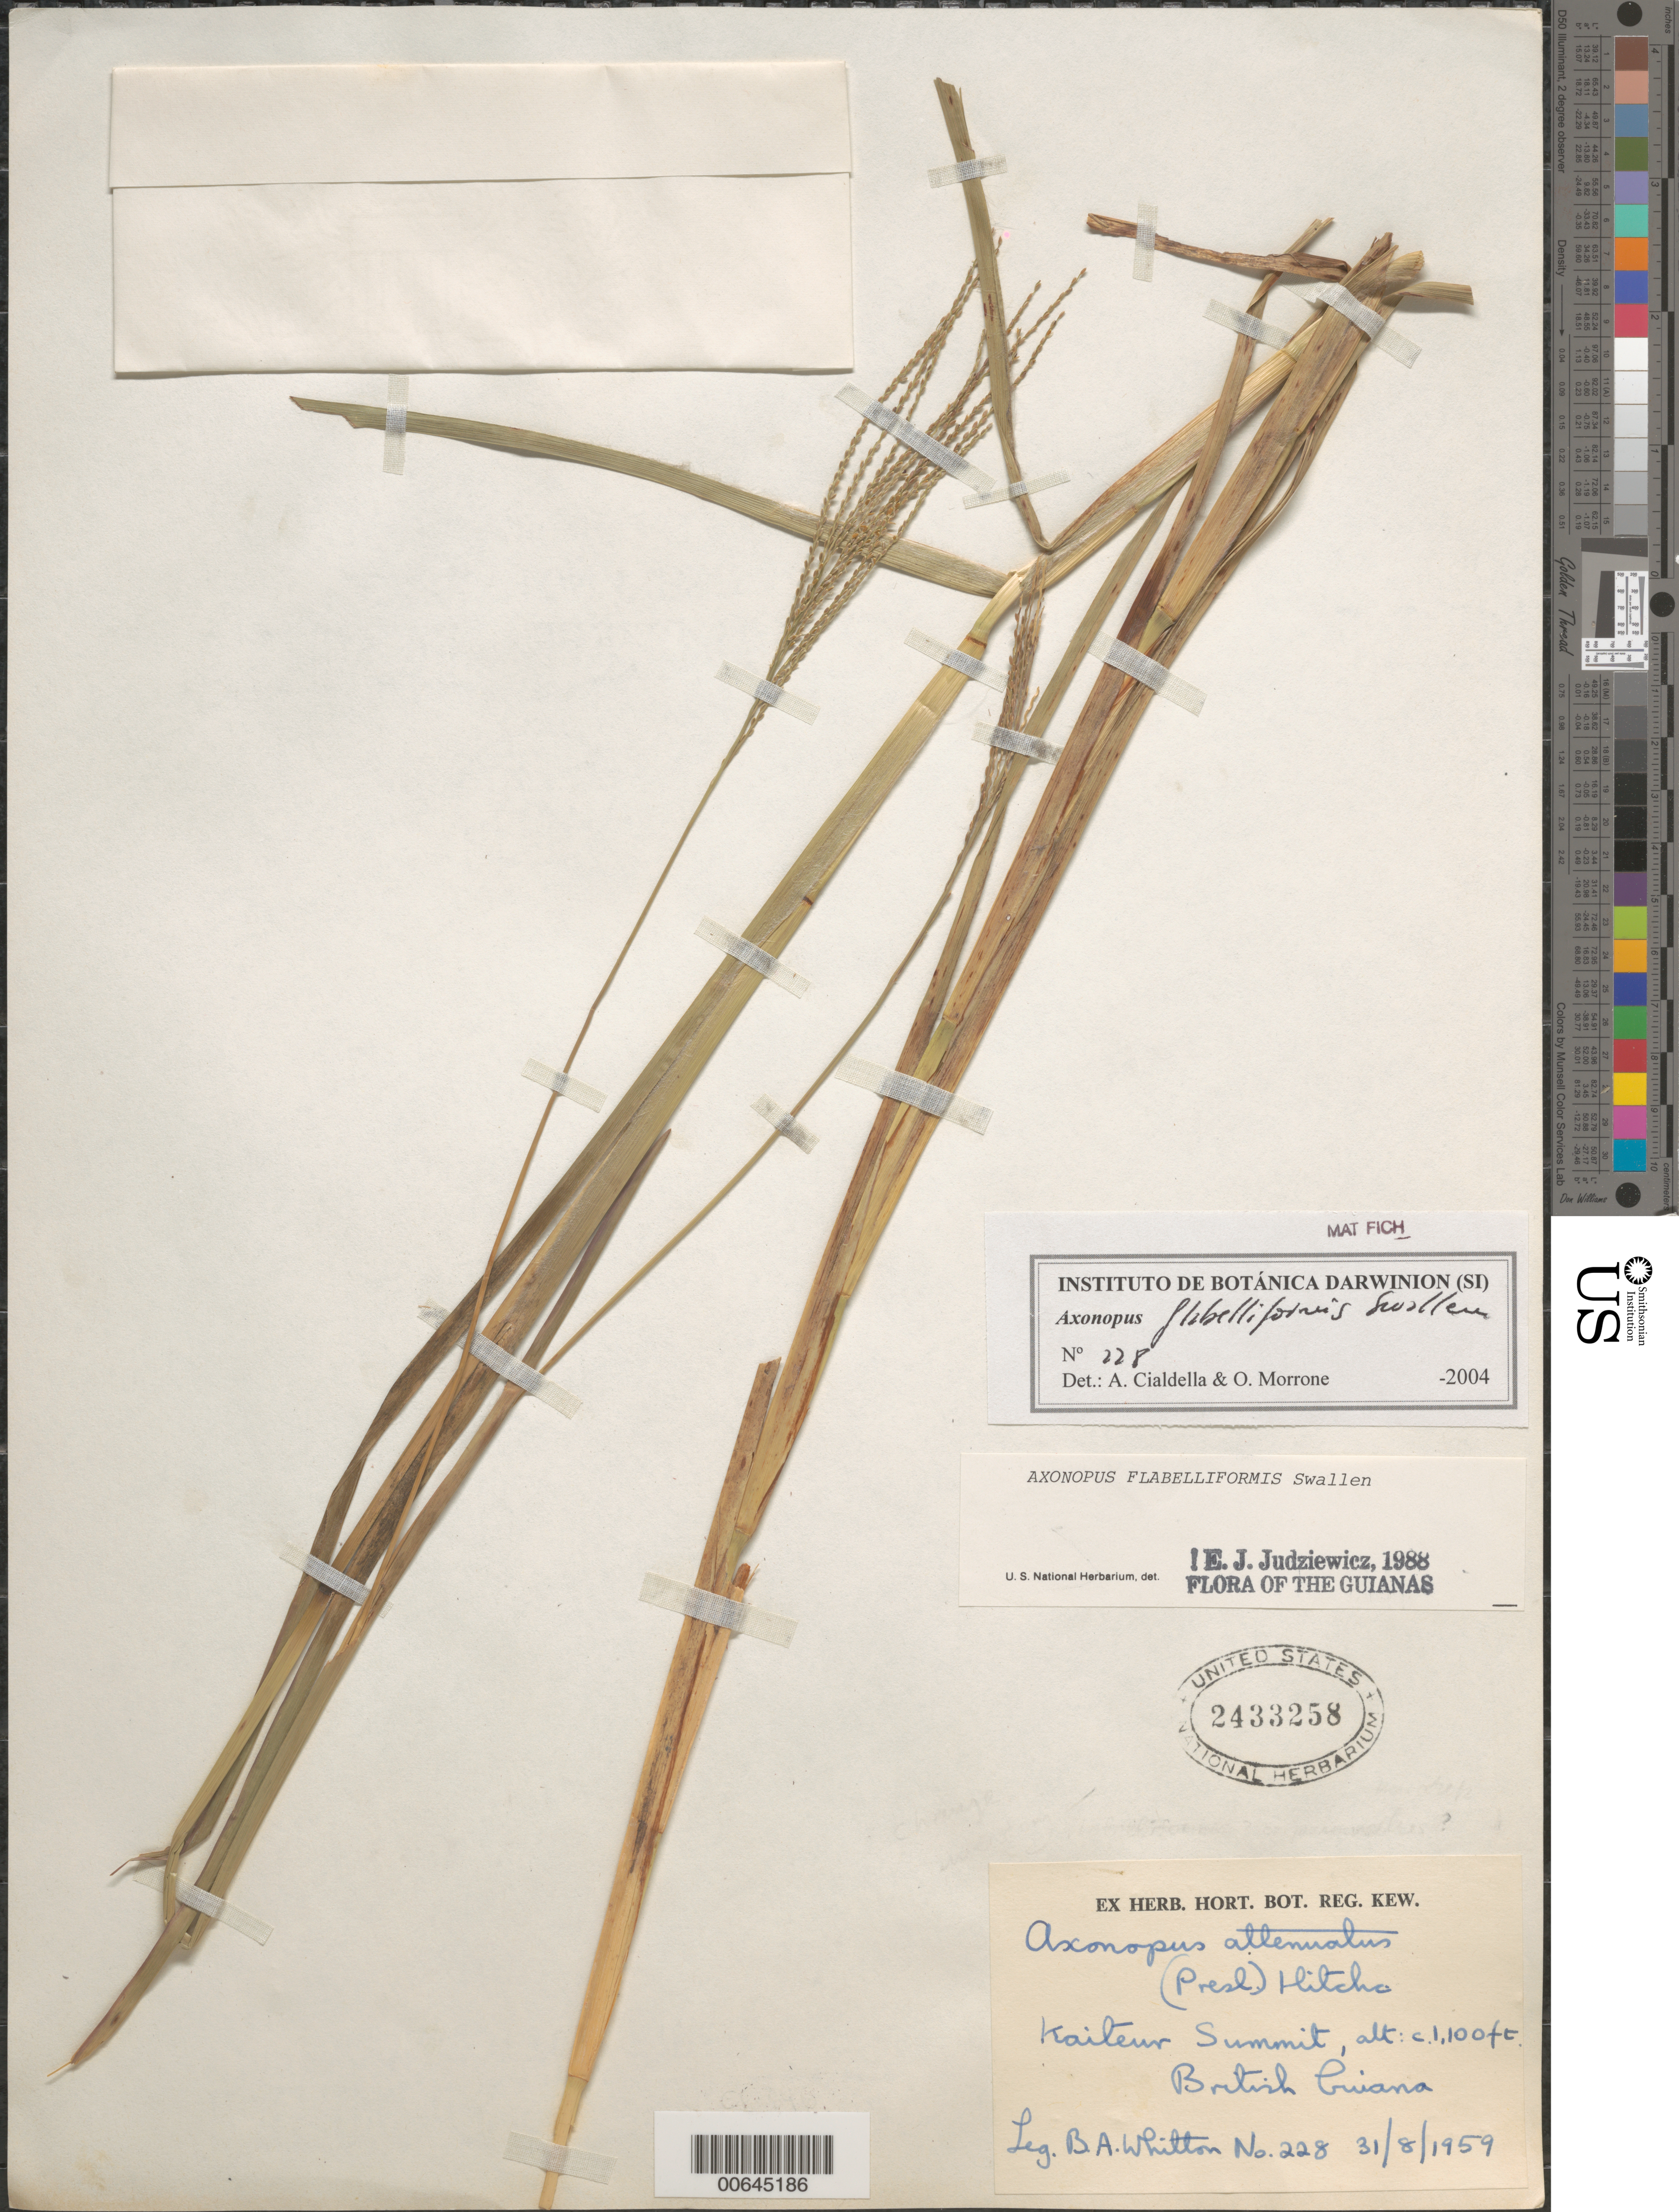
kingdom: Plantae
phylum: Tracheophyta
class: Liliopsida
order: Poales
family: Poaceae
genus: Axonopus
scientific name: Axonopus flabelliformis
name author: Swallen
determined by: Judziewicz, E. J.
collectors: B. Whitton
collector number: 228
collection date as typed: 31-Aug-59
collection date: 1959-08-31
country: Guyana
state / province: Potaro-Siparuni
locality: Kaieteur summit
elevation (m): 330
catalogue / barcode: US 2433258